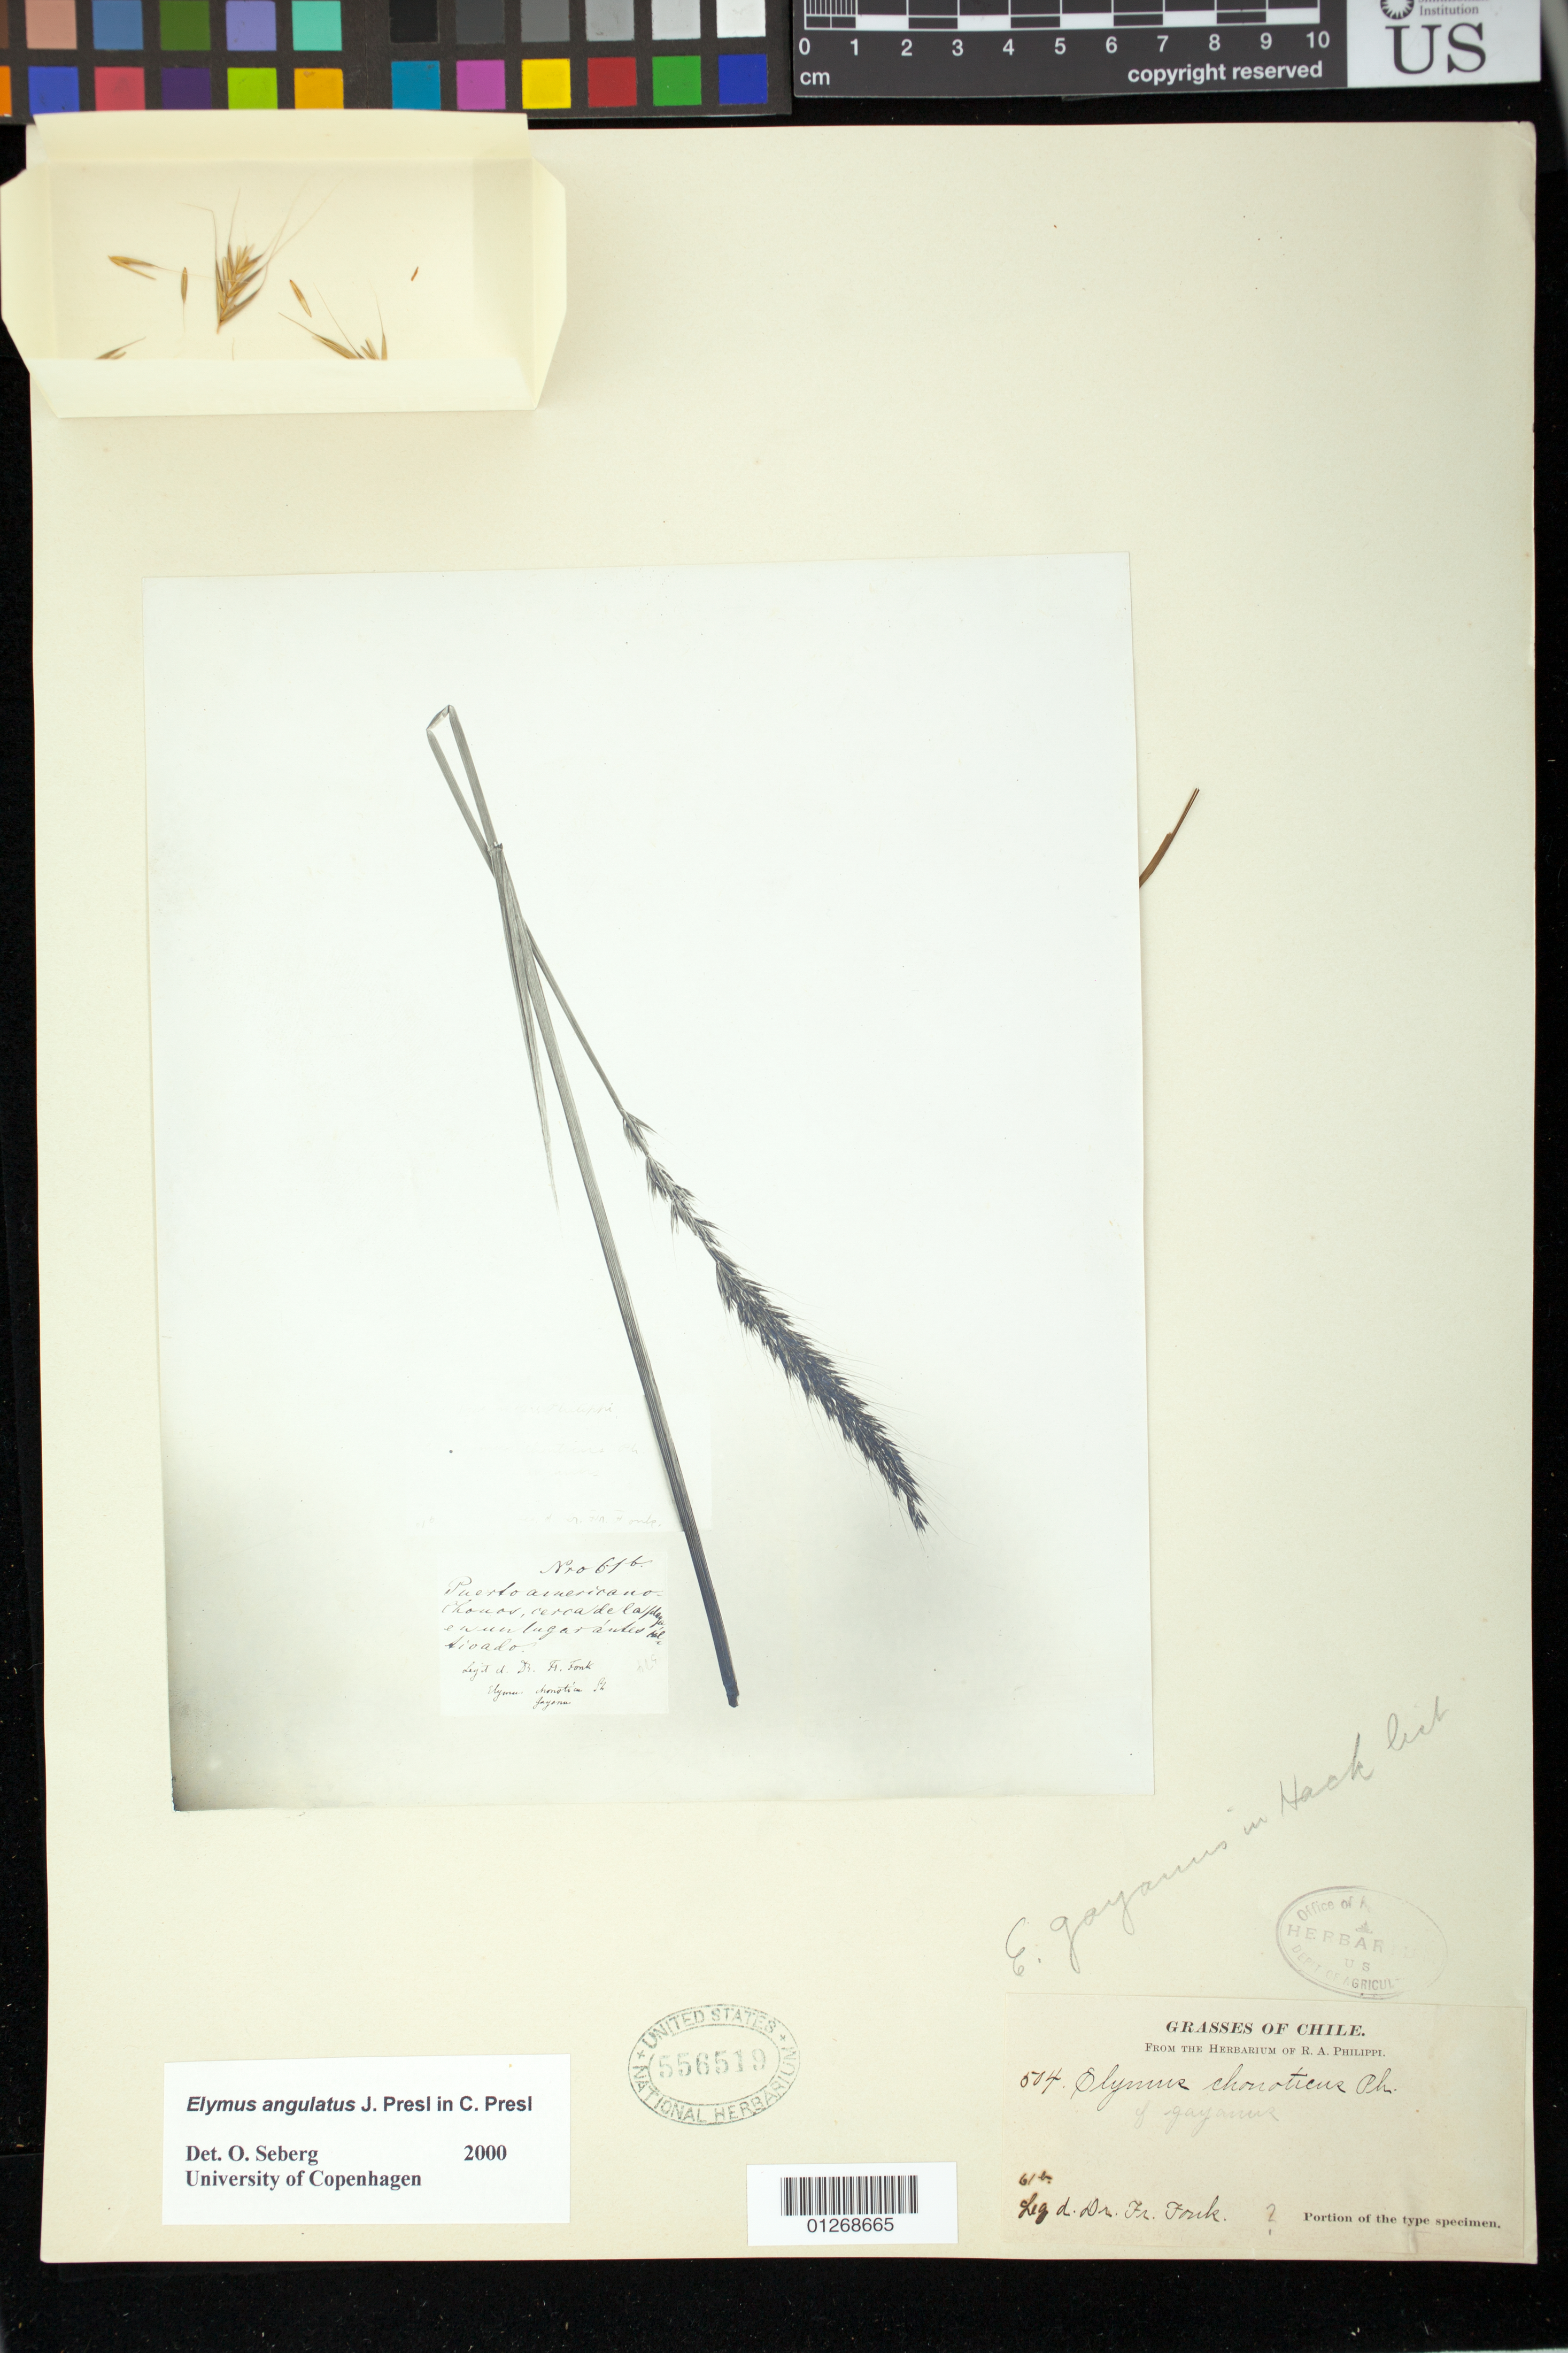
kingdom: Plantae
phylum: Tracheophyta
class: Liliopsida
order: Poales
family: Poaceae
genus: Elymus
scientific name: Elymus chonoticus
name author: Phil.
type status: Isosyntype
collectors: D. Fonk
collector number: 61 b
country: Chile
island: Chonos Islands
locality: Puerto americano - Chonos, cerca de la playa...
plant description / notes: Photograph and fragmentary material of type specimen ex herb. R.A. Philippi. Protologue, "Ad S. Rafael et Portum Americanum archipelagi Chonos invenit orn. Dr. Fr. Fonk"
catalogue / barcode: US 556519